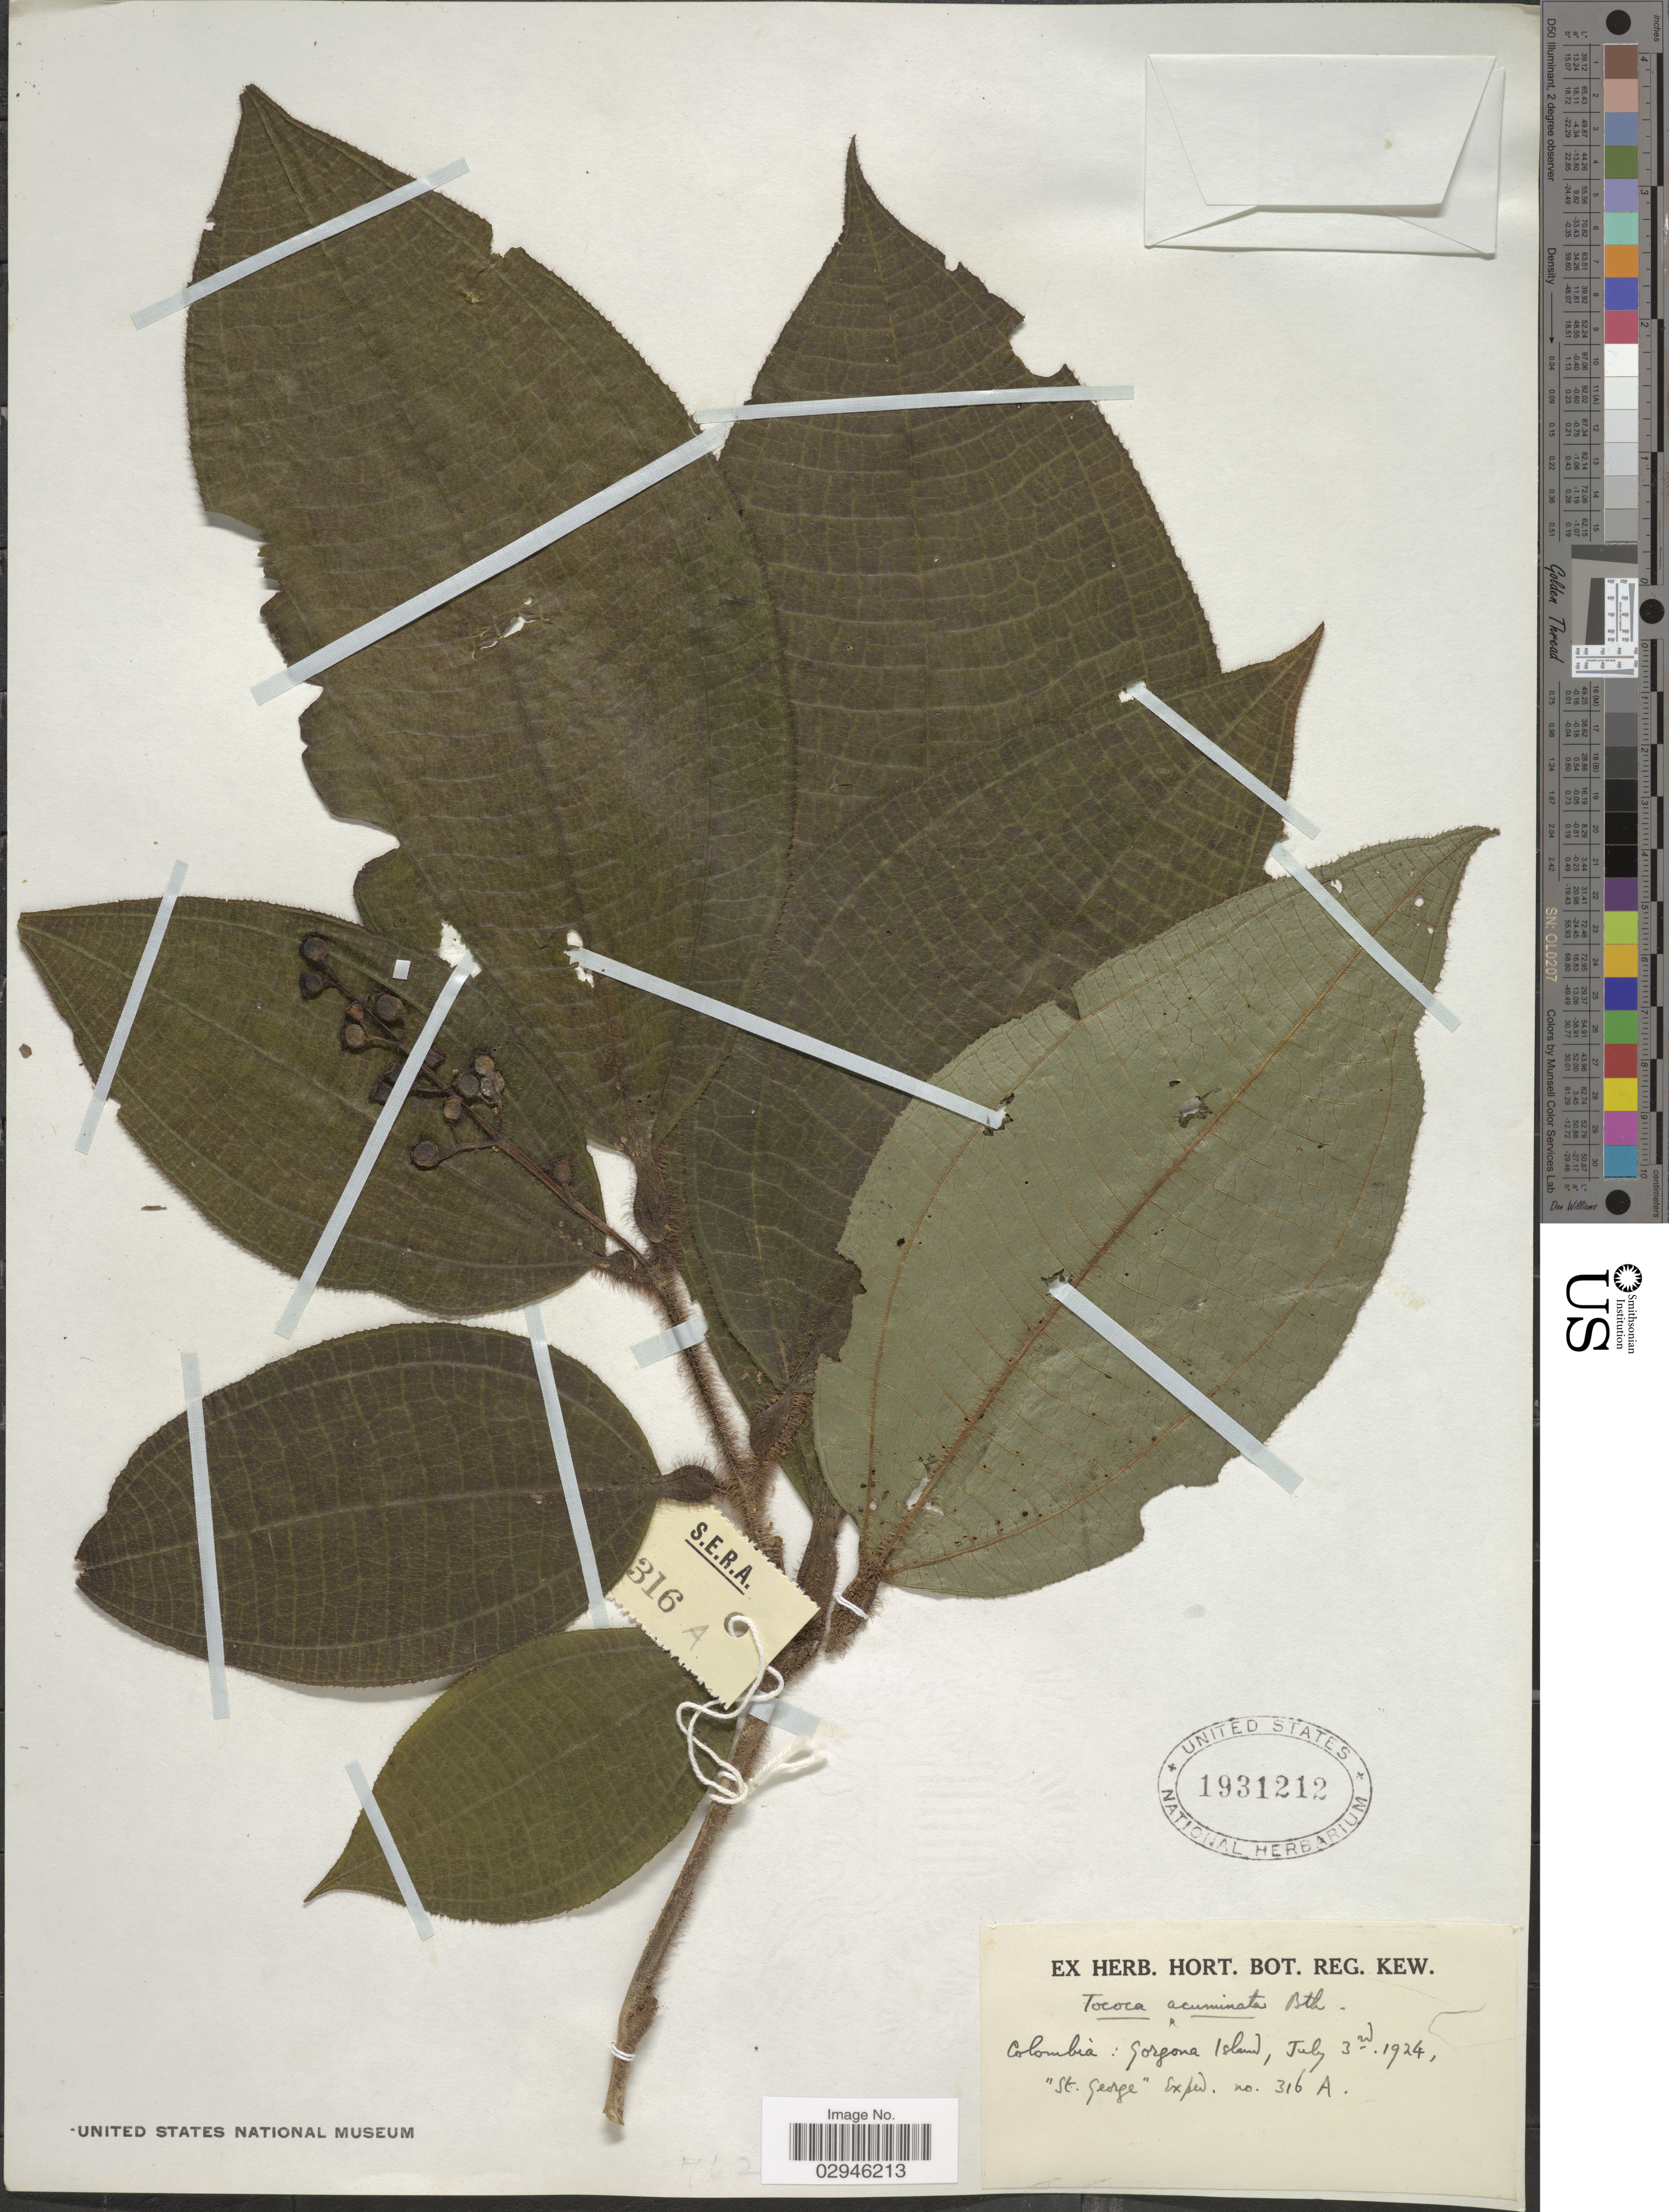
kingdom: Plantae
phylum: Tracheophyta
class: Magnoliopsida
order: Myrtales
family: Melastomataceae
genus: Tococa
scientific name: Tococa acuminata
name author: Benth.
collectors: St. George Exped.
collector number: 316A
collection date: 1924-07-03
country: Colombia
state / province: Cauca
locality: Gorgona Island.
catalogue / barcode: US 1931212